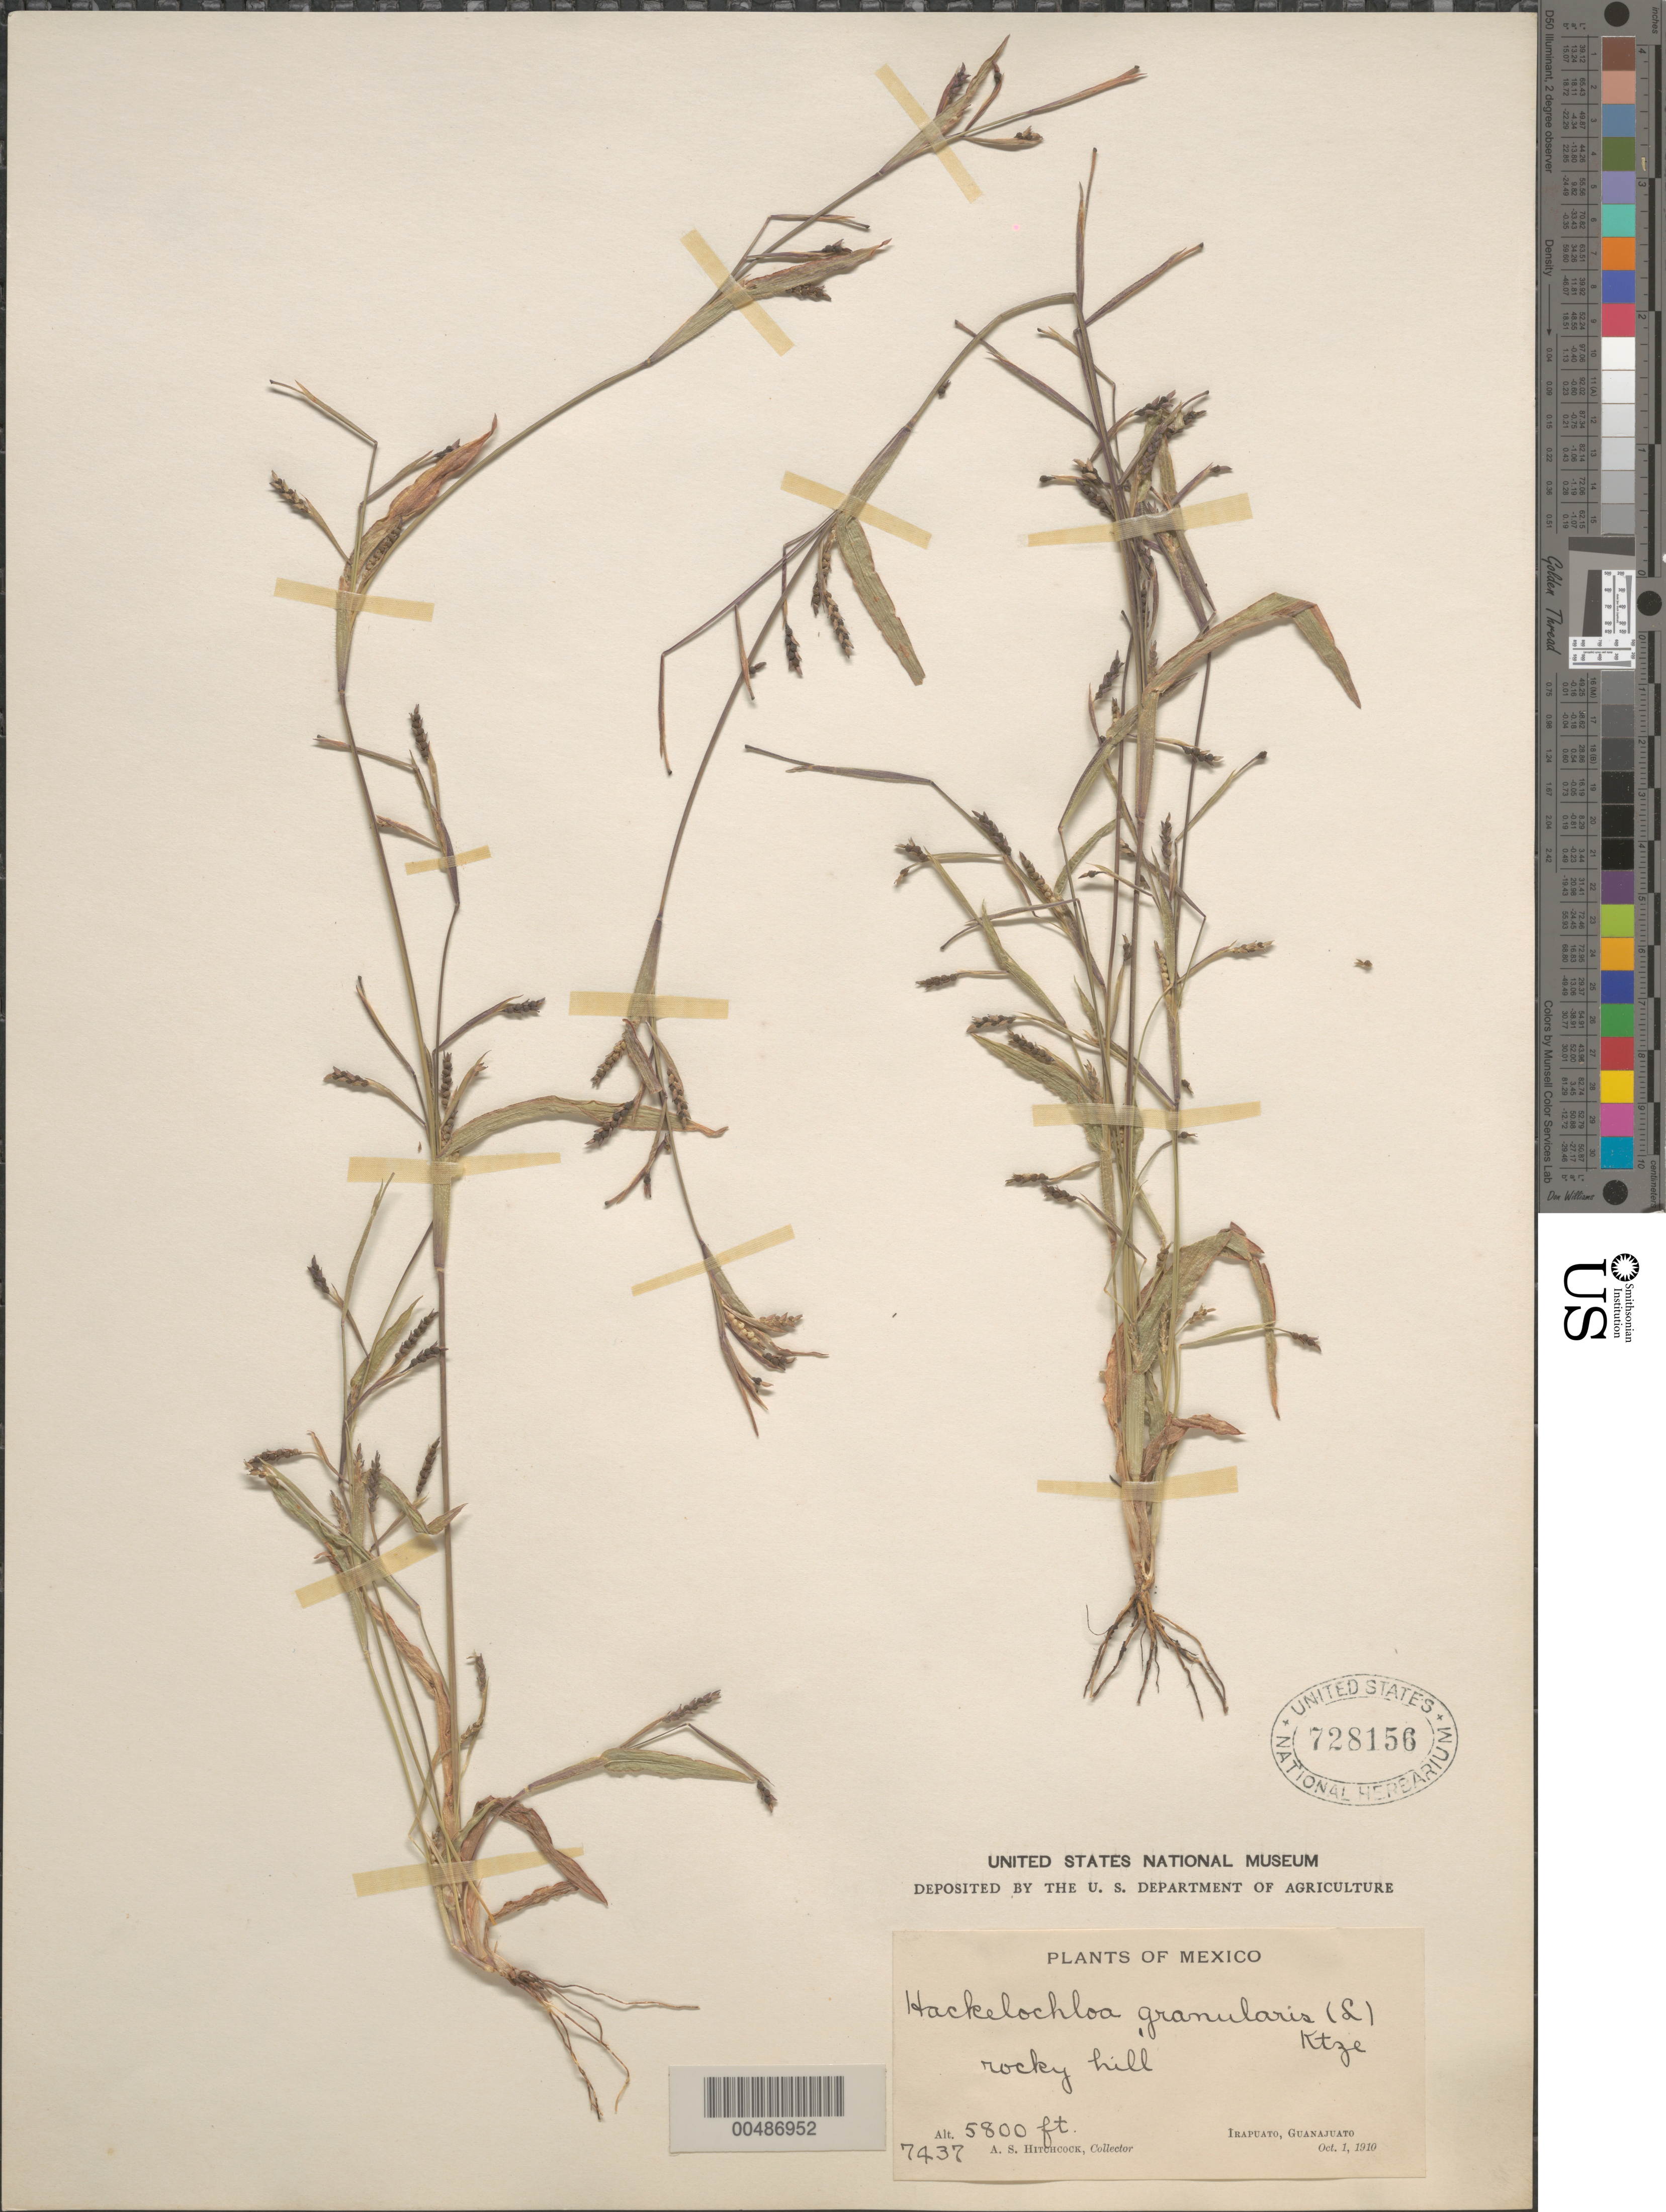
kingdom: Plantae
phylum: Tracheophyta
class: Liliopsida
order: Poales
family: Poaceae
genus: Hackelochloa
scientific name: Hackelochloa granularis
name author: (L.) Kuntze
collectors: A. S. Hitchcock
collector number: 7437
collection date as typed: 1 Oct 1910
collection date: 1910-10-01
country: Mexico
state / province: Guanajuato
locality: Irapuato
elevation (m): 1768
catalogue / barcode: US 728156